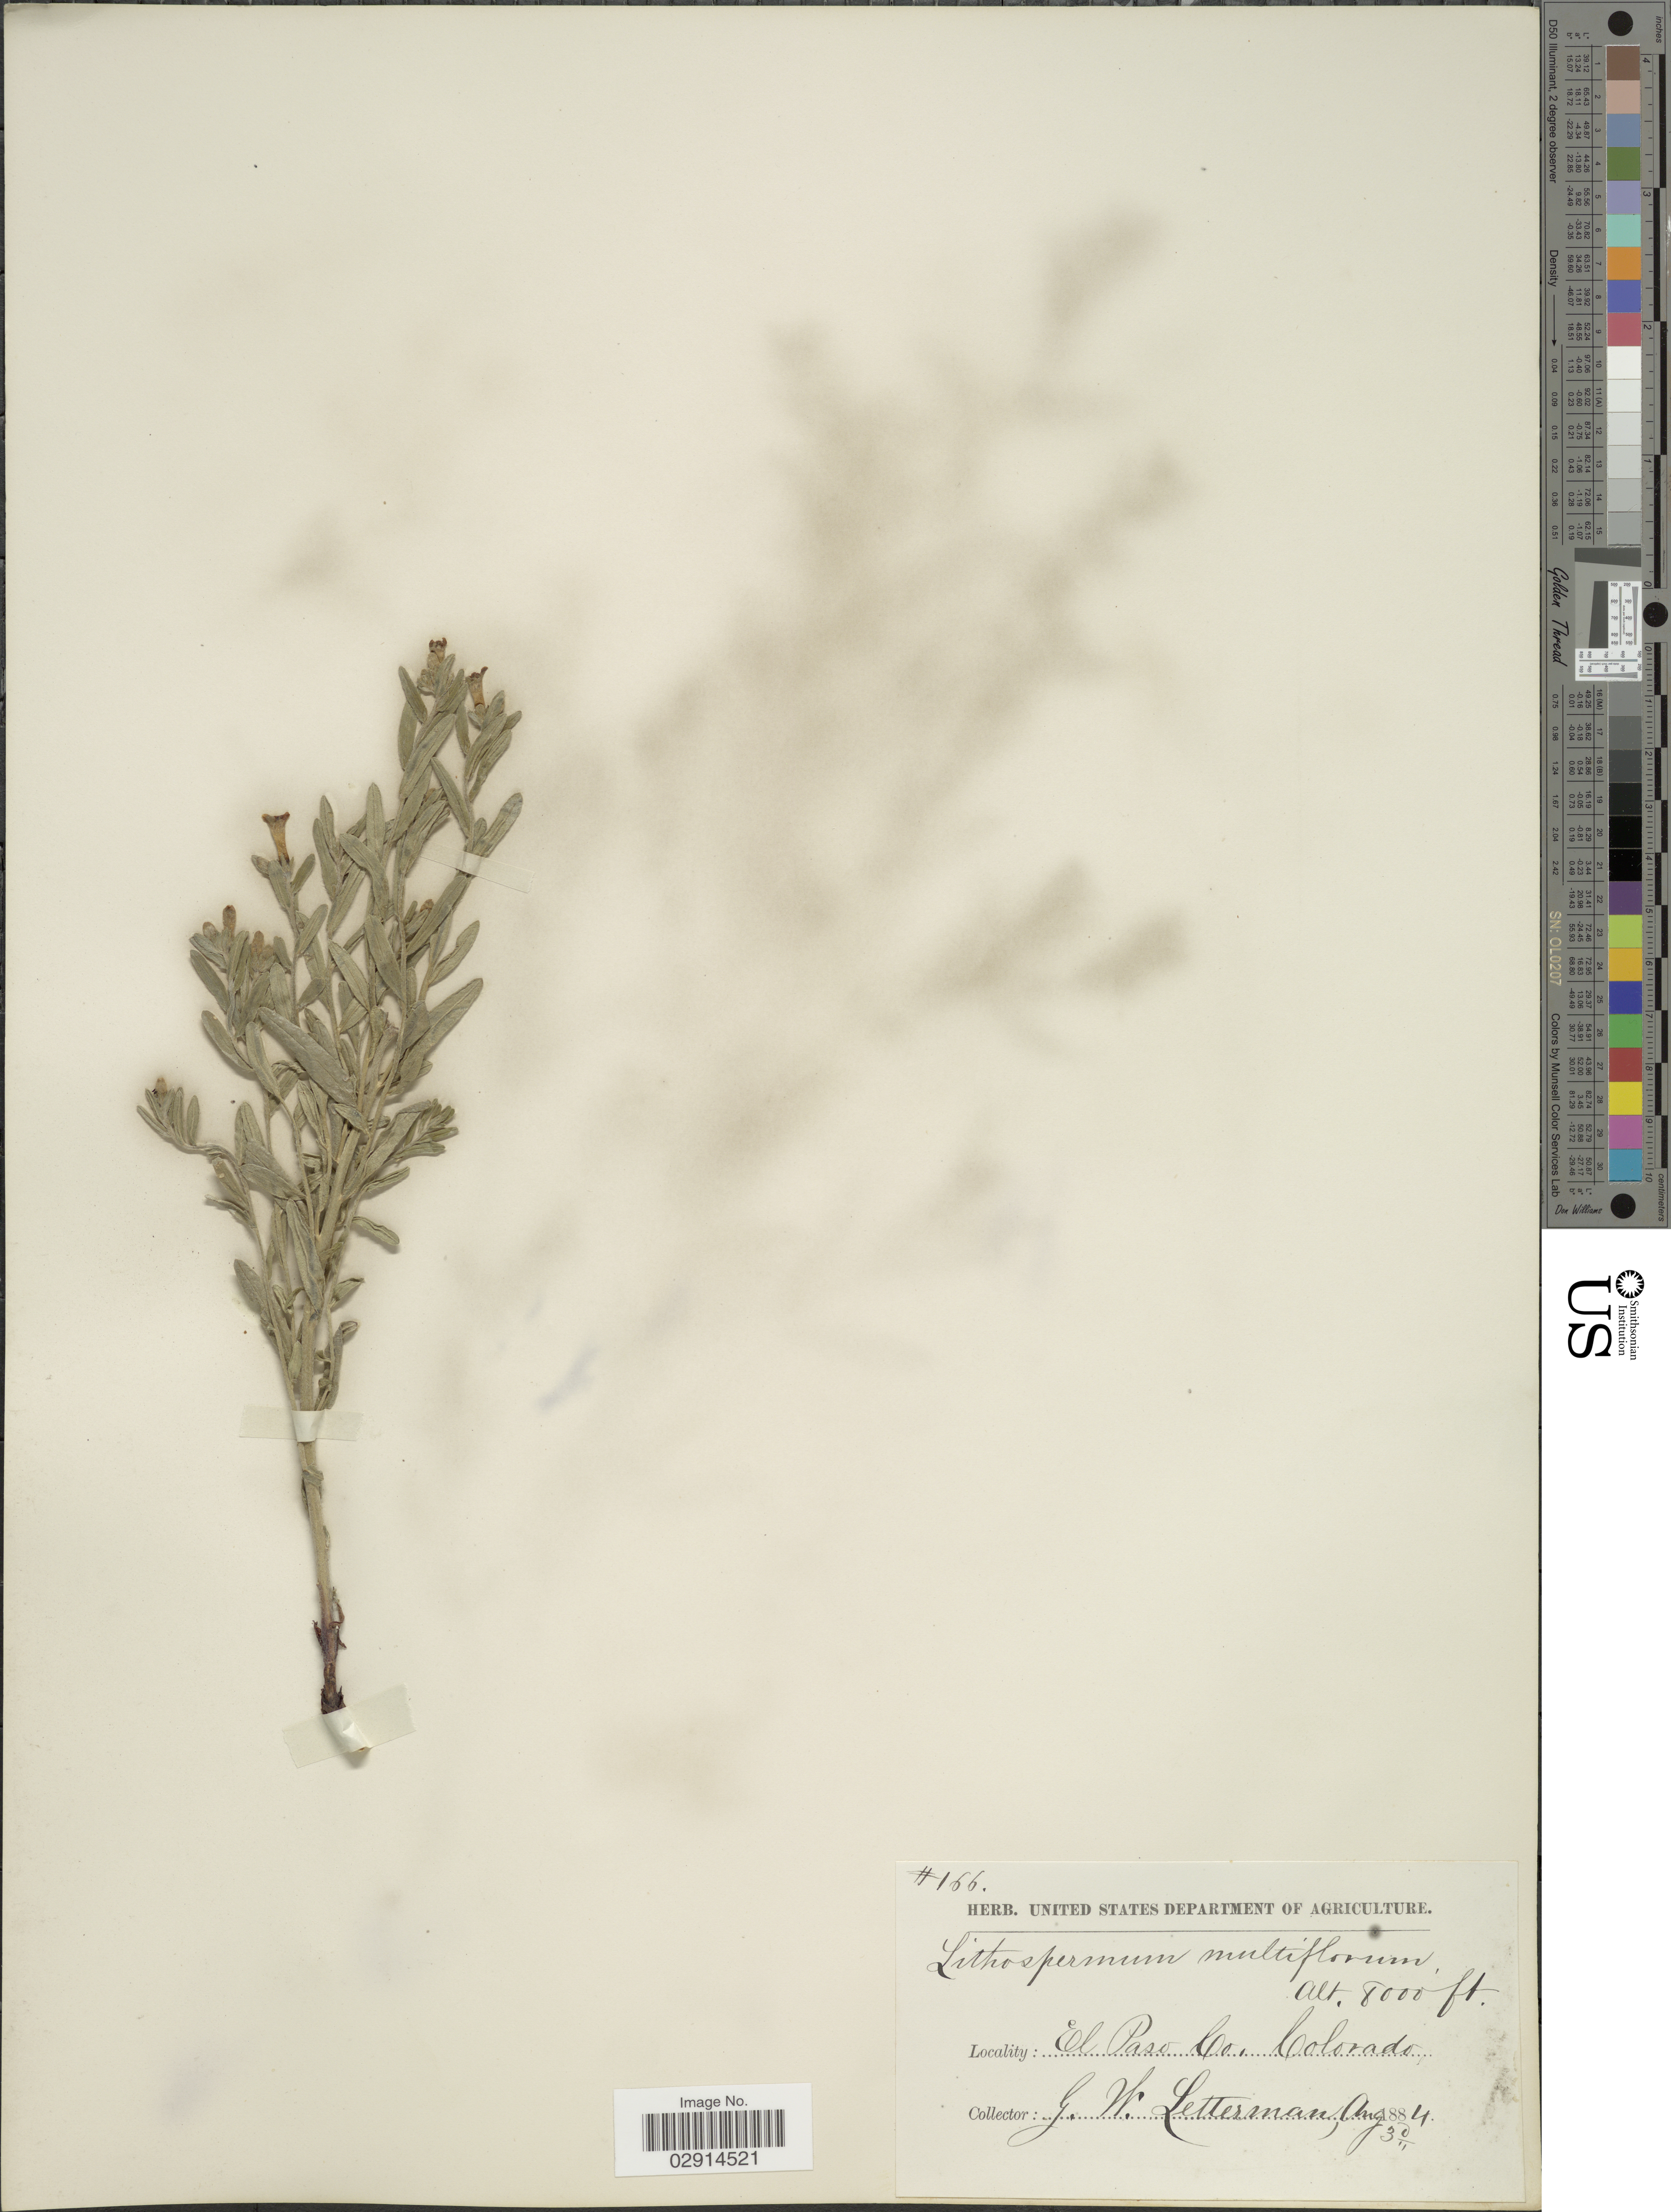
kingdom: Plantae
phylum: Tracheophyta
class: Magnoliopsida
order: Boraginales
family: Boraginaceae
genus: Lithospermum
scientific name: Lithospermum multiflorum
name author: Torr. ex A. Gray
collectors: G. W. Letterman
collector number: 166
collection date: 1884-08-30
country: United States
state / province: Colorado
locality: El Paso Co.